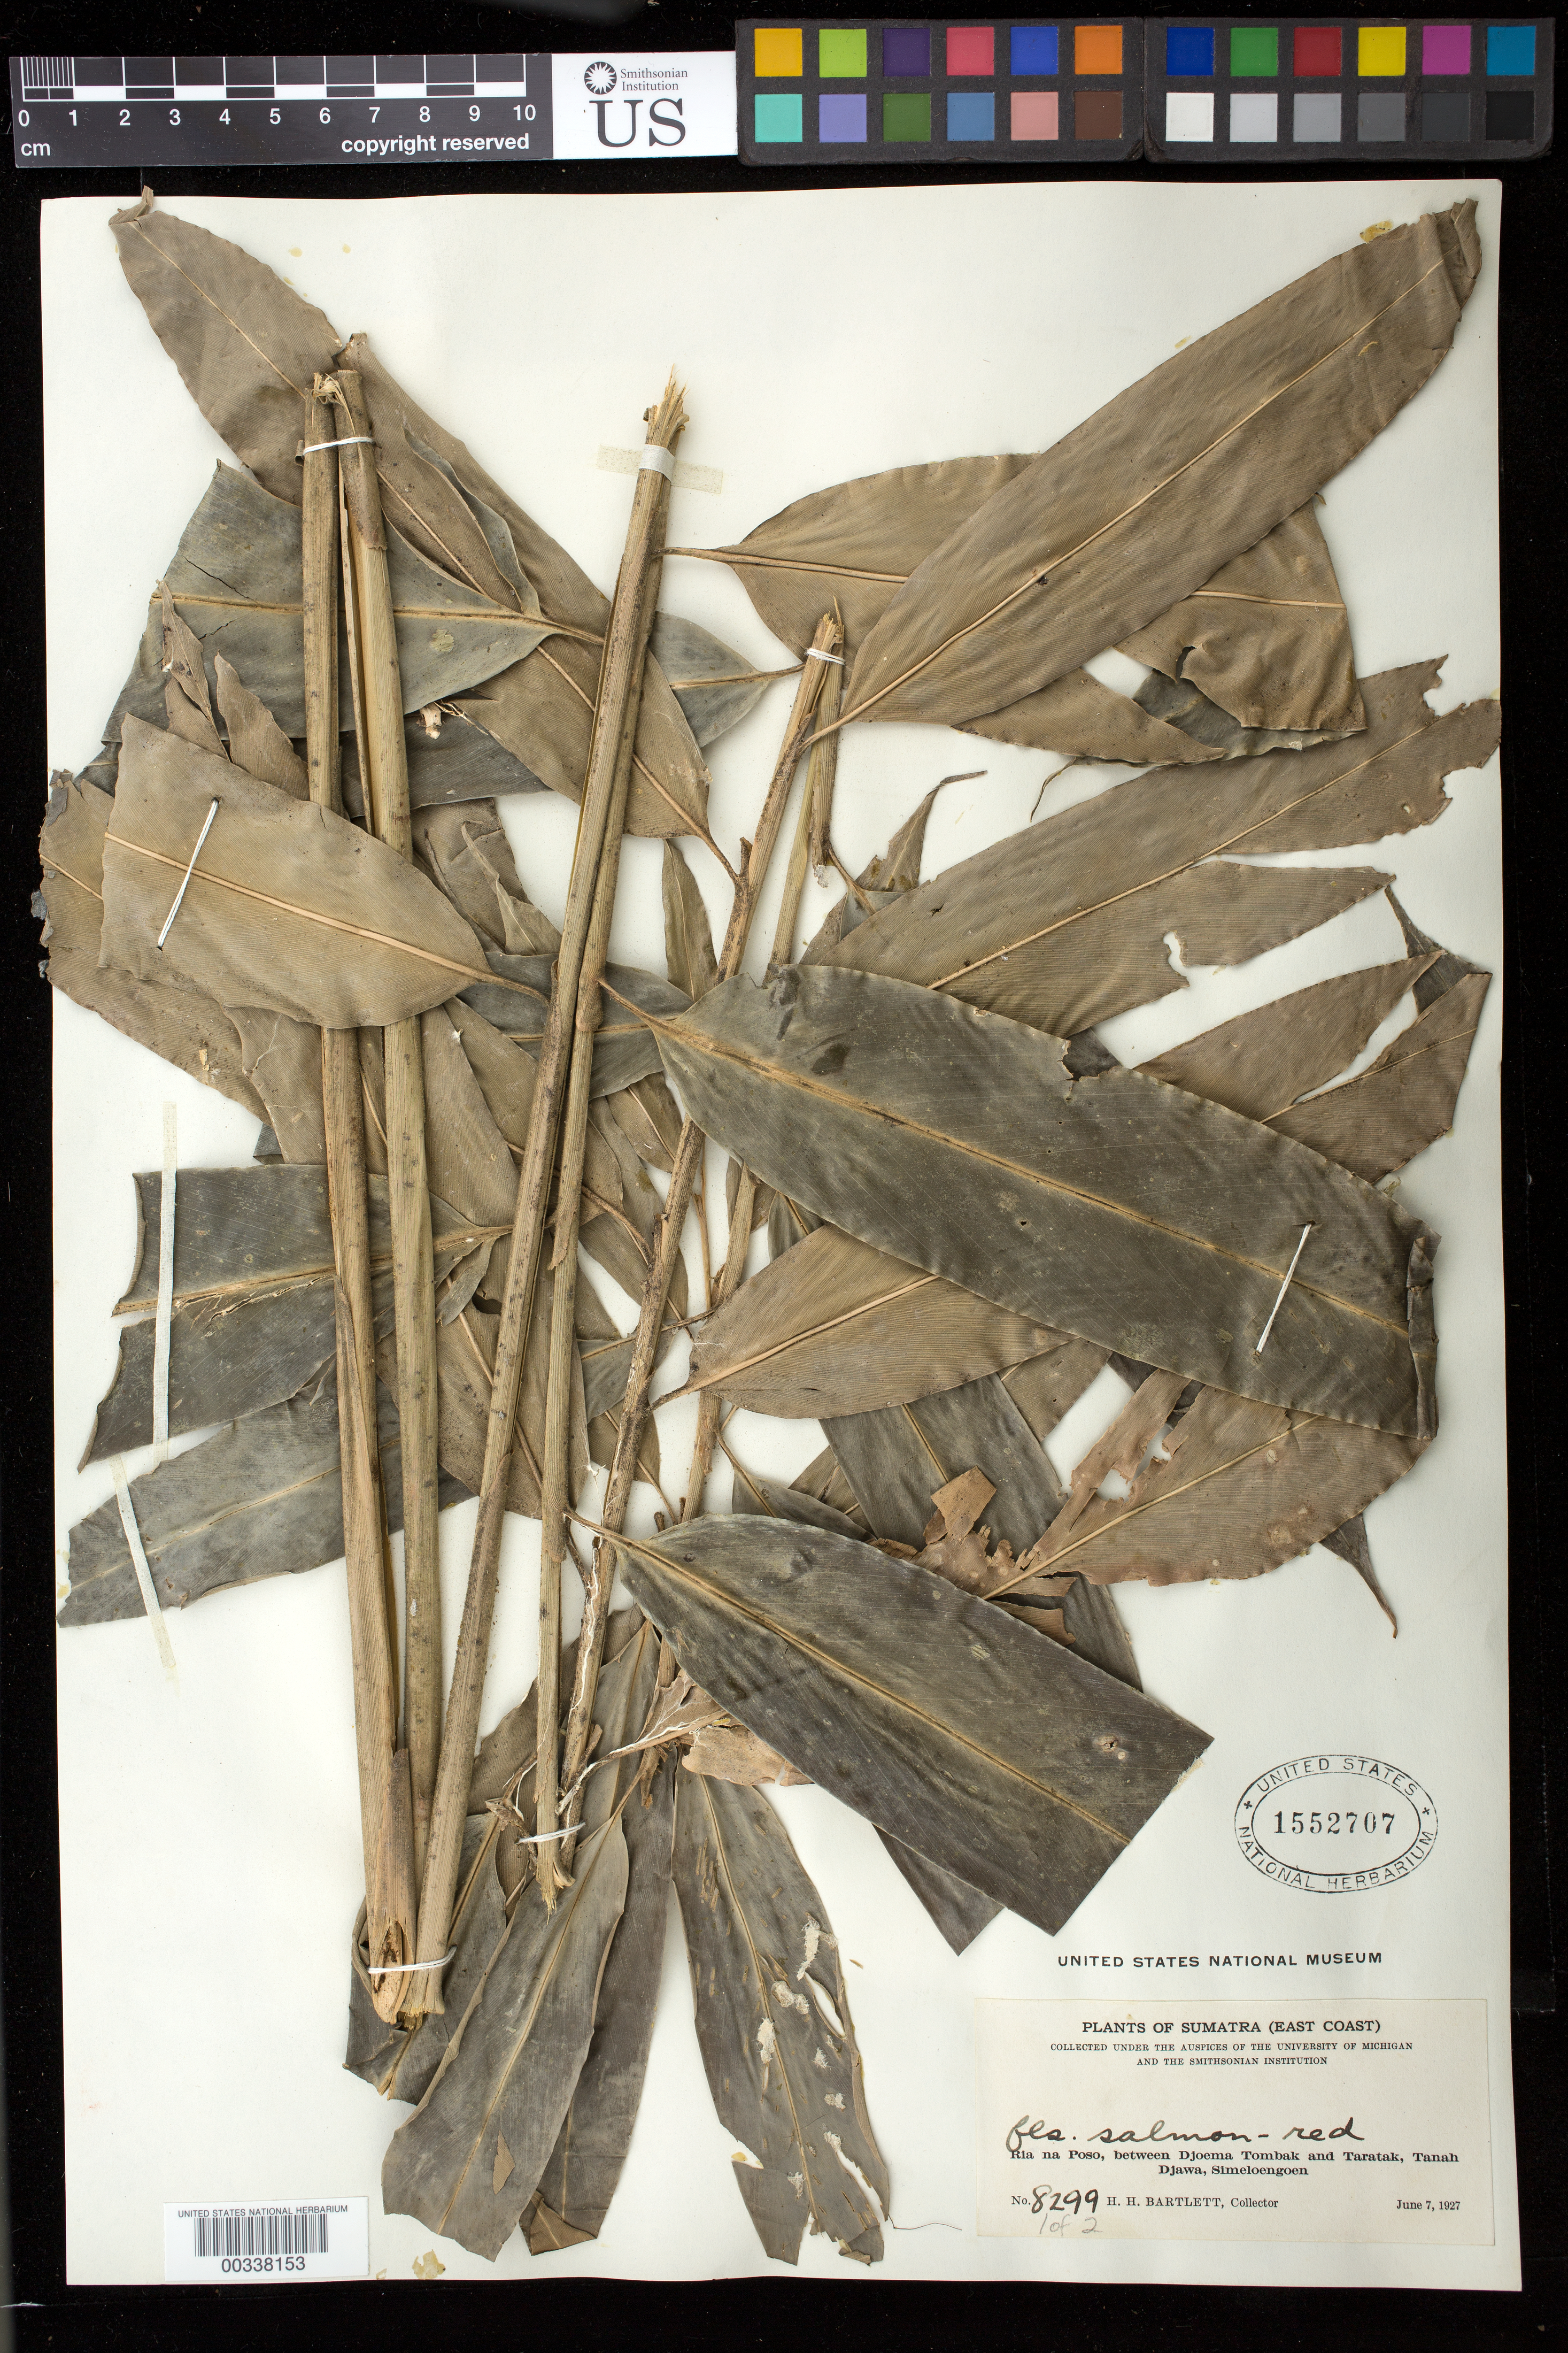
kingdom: Plantae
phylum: Tracheophyta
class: Liliopsida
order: Zingiberales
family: Zingiberaceae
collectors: H. H. Bartlett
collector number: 8299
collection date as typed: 07 Jun 1927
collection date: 1927-06-07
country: Indonesia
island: Sumatra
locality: (east coast), ria na poso, between djoema tombak and taratak, tanah djawa, simeloengoen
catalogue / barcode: US 1552707